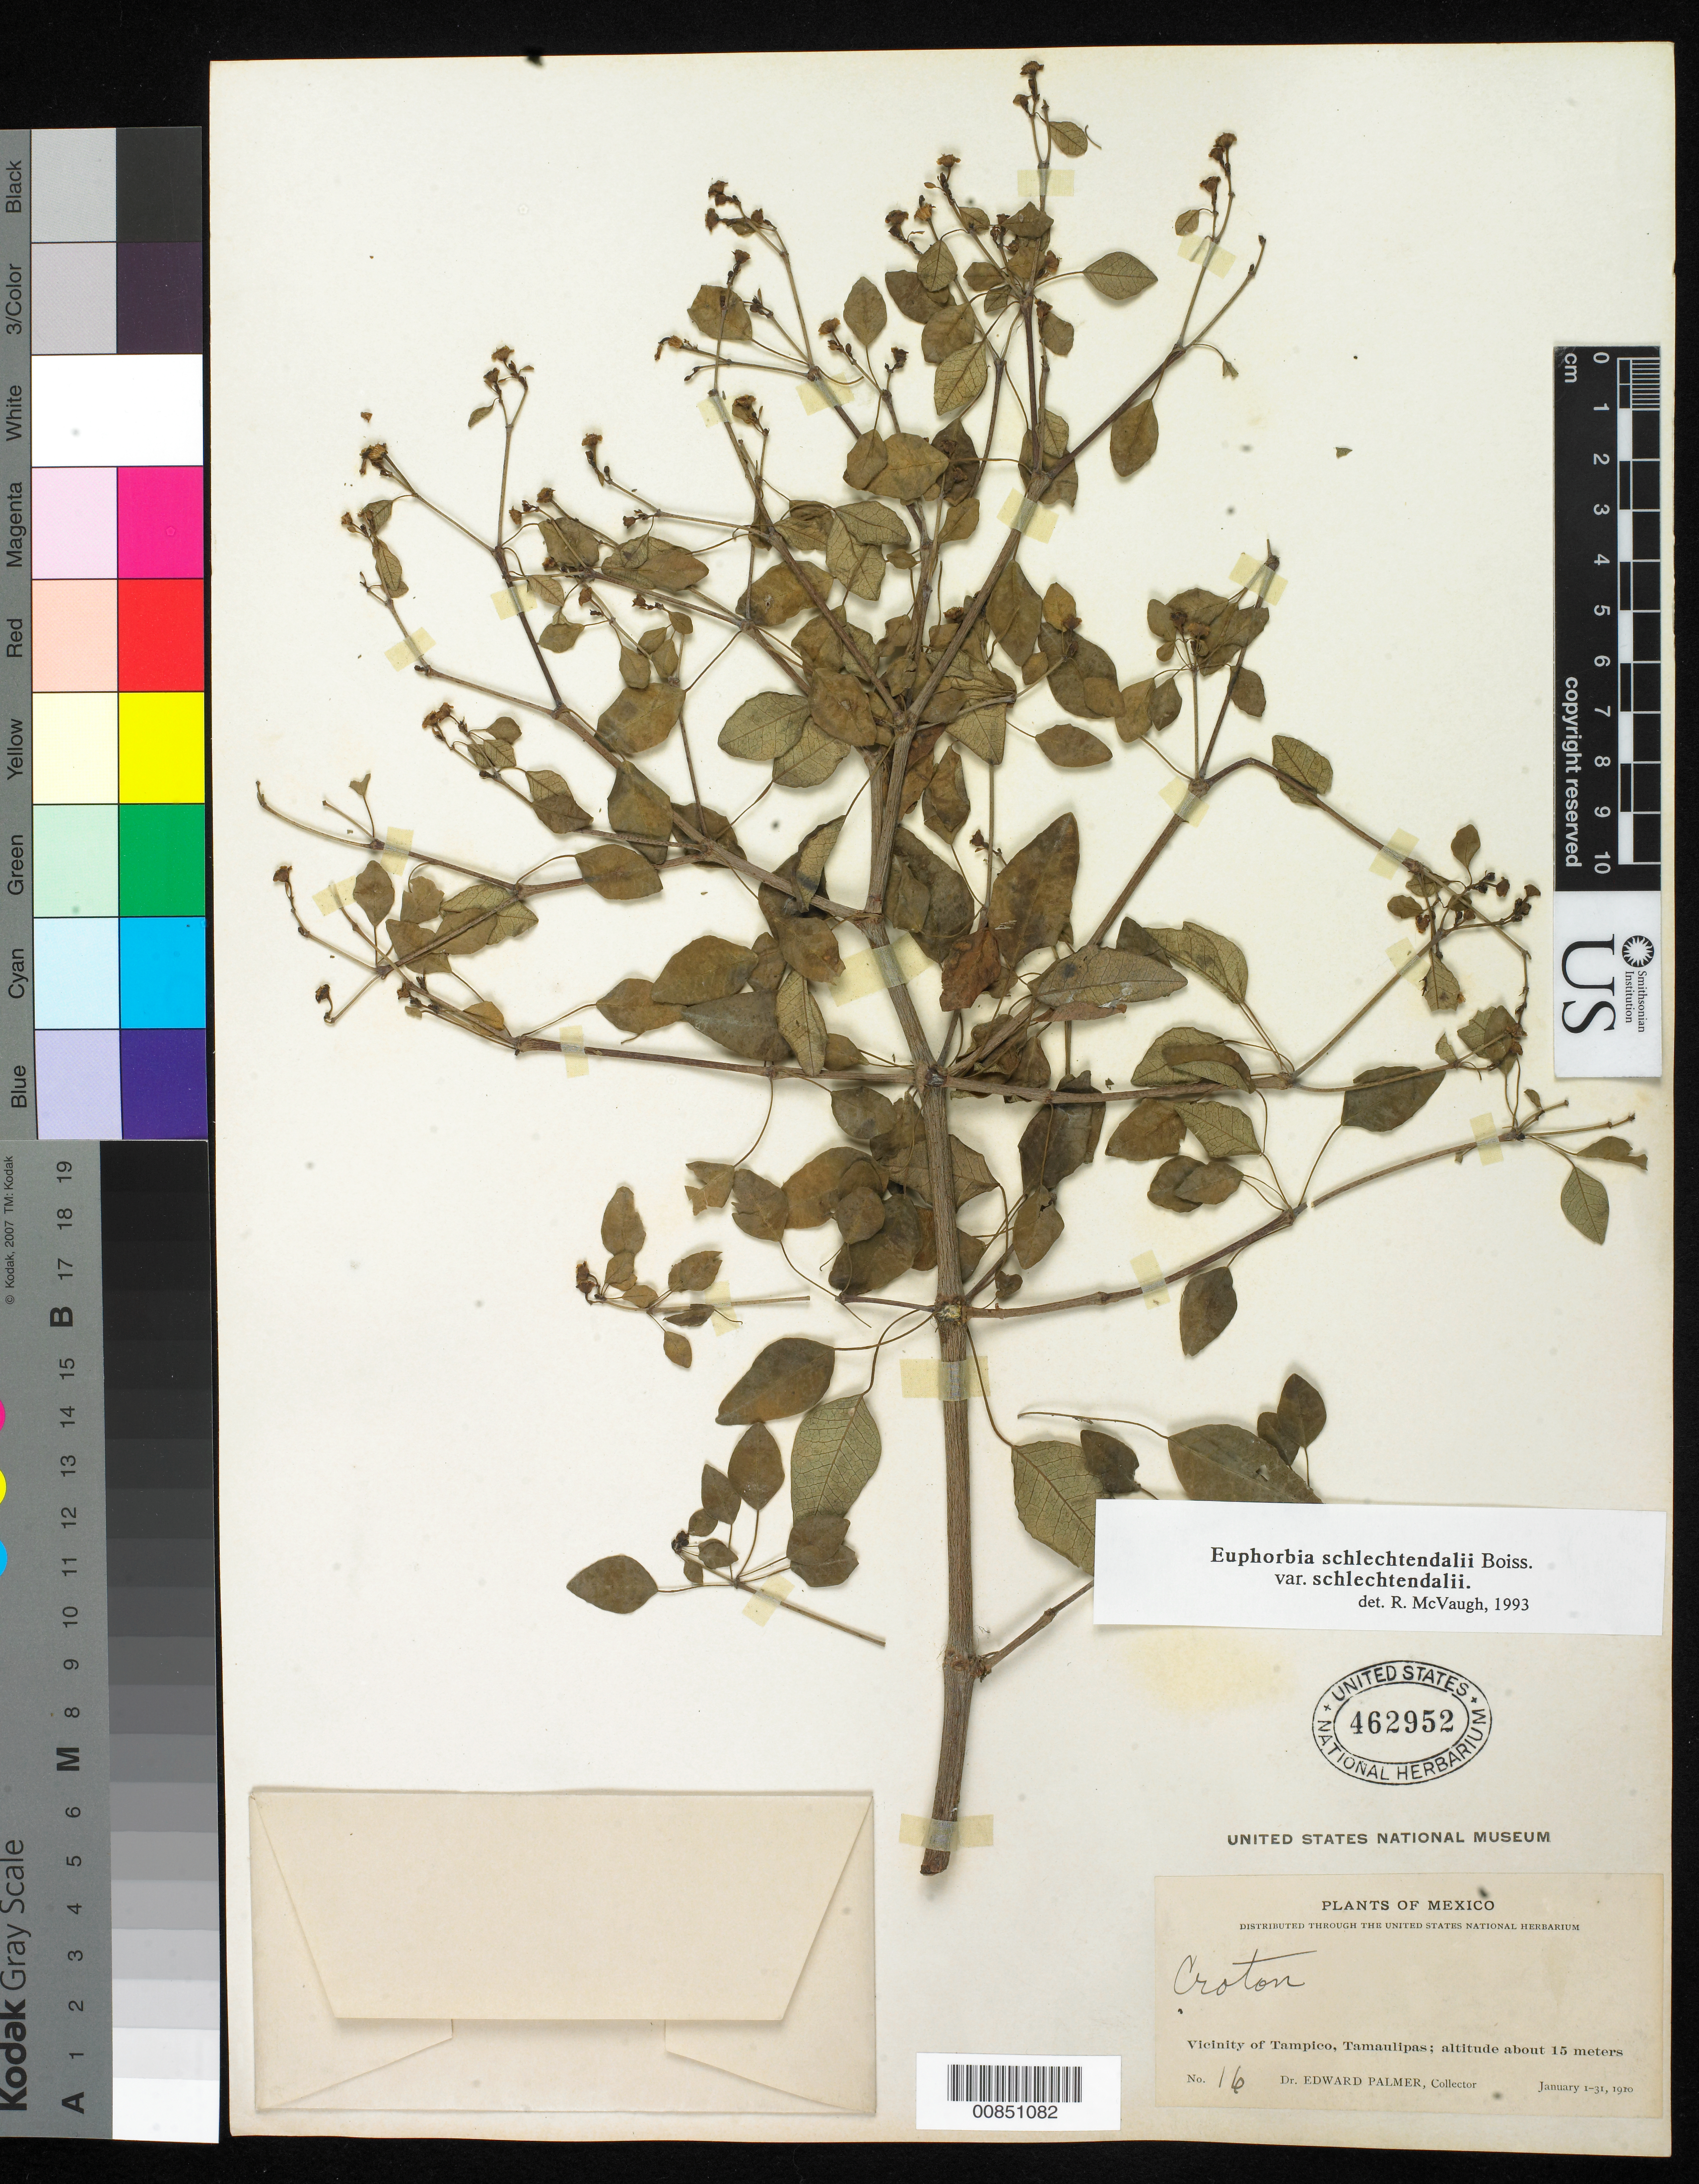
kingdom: Plantae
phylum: Tracheophyta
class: Magnoliopsida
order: Malpighiales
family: Euphorbiaceae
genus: Euphorbia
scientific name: Euphorbia schlechtendalii var. schlechtendalii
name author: Boiss.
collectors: E. Palmer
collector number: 16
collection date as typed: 01 Jan 1910 to 31 Jan 1910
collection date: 1910-01-01/1910-01-31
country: Mexico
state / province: Tamaulipas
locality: Vicinity of Tampico, Tamaulipas.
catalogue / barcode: US 462952